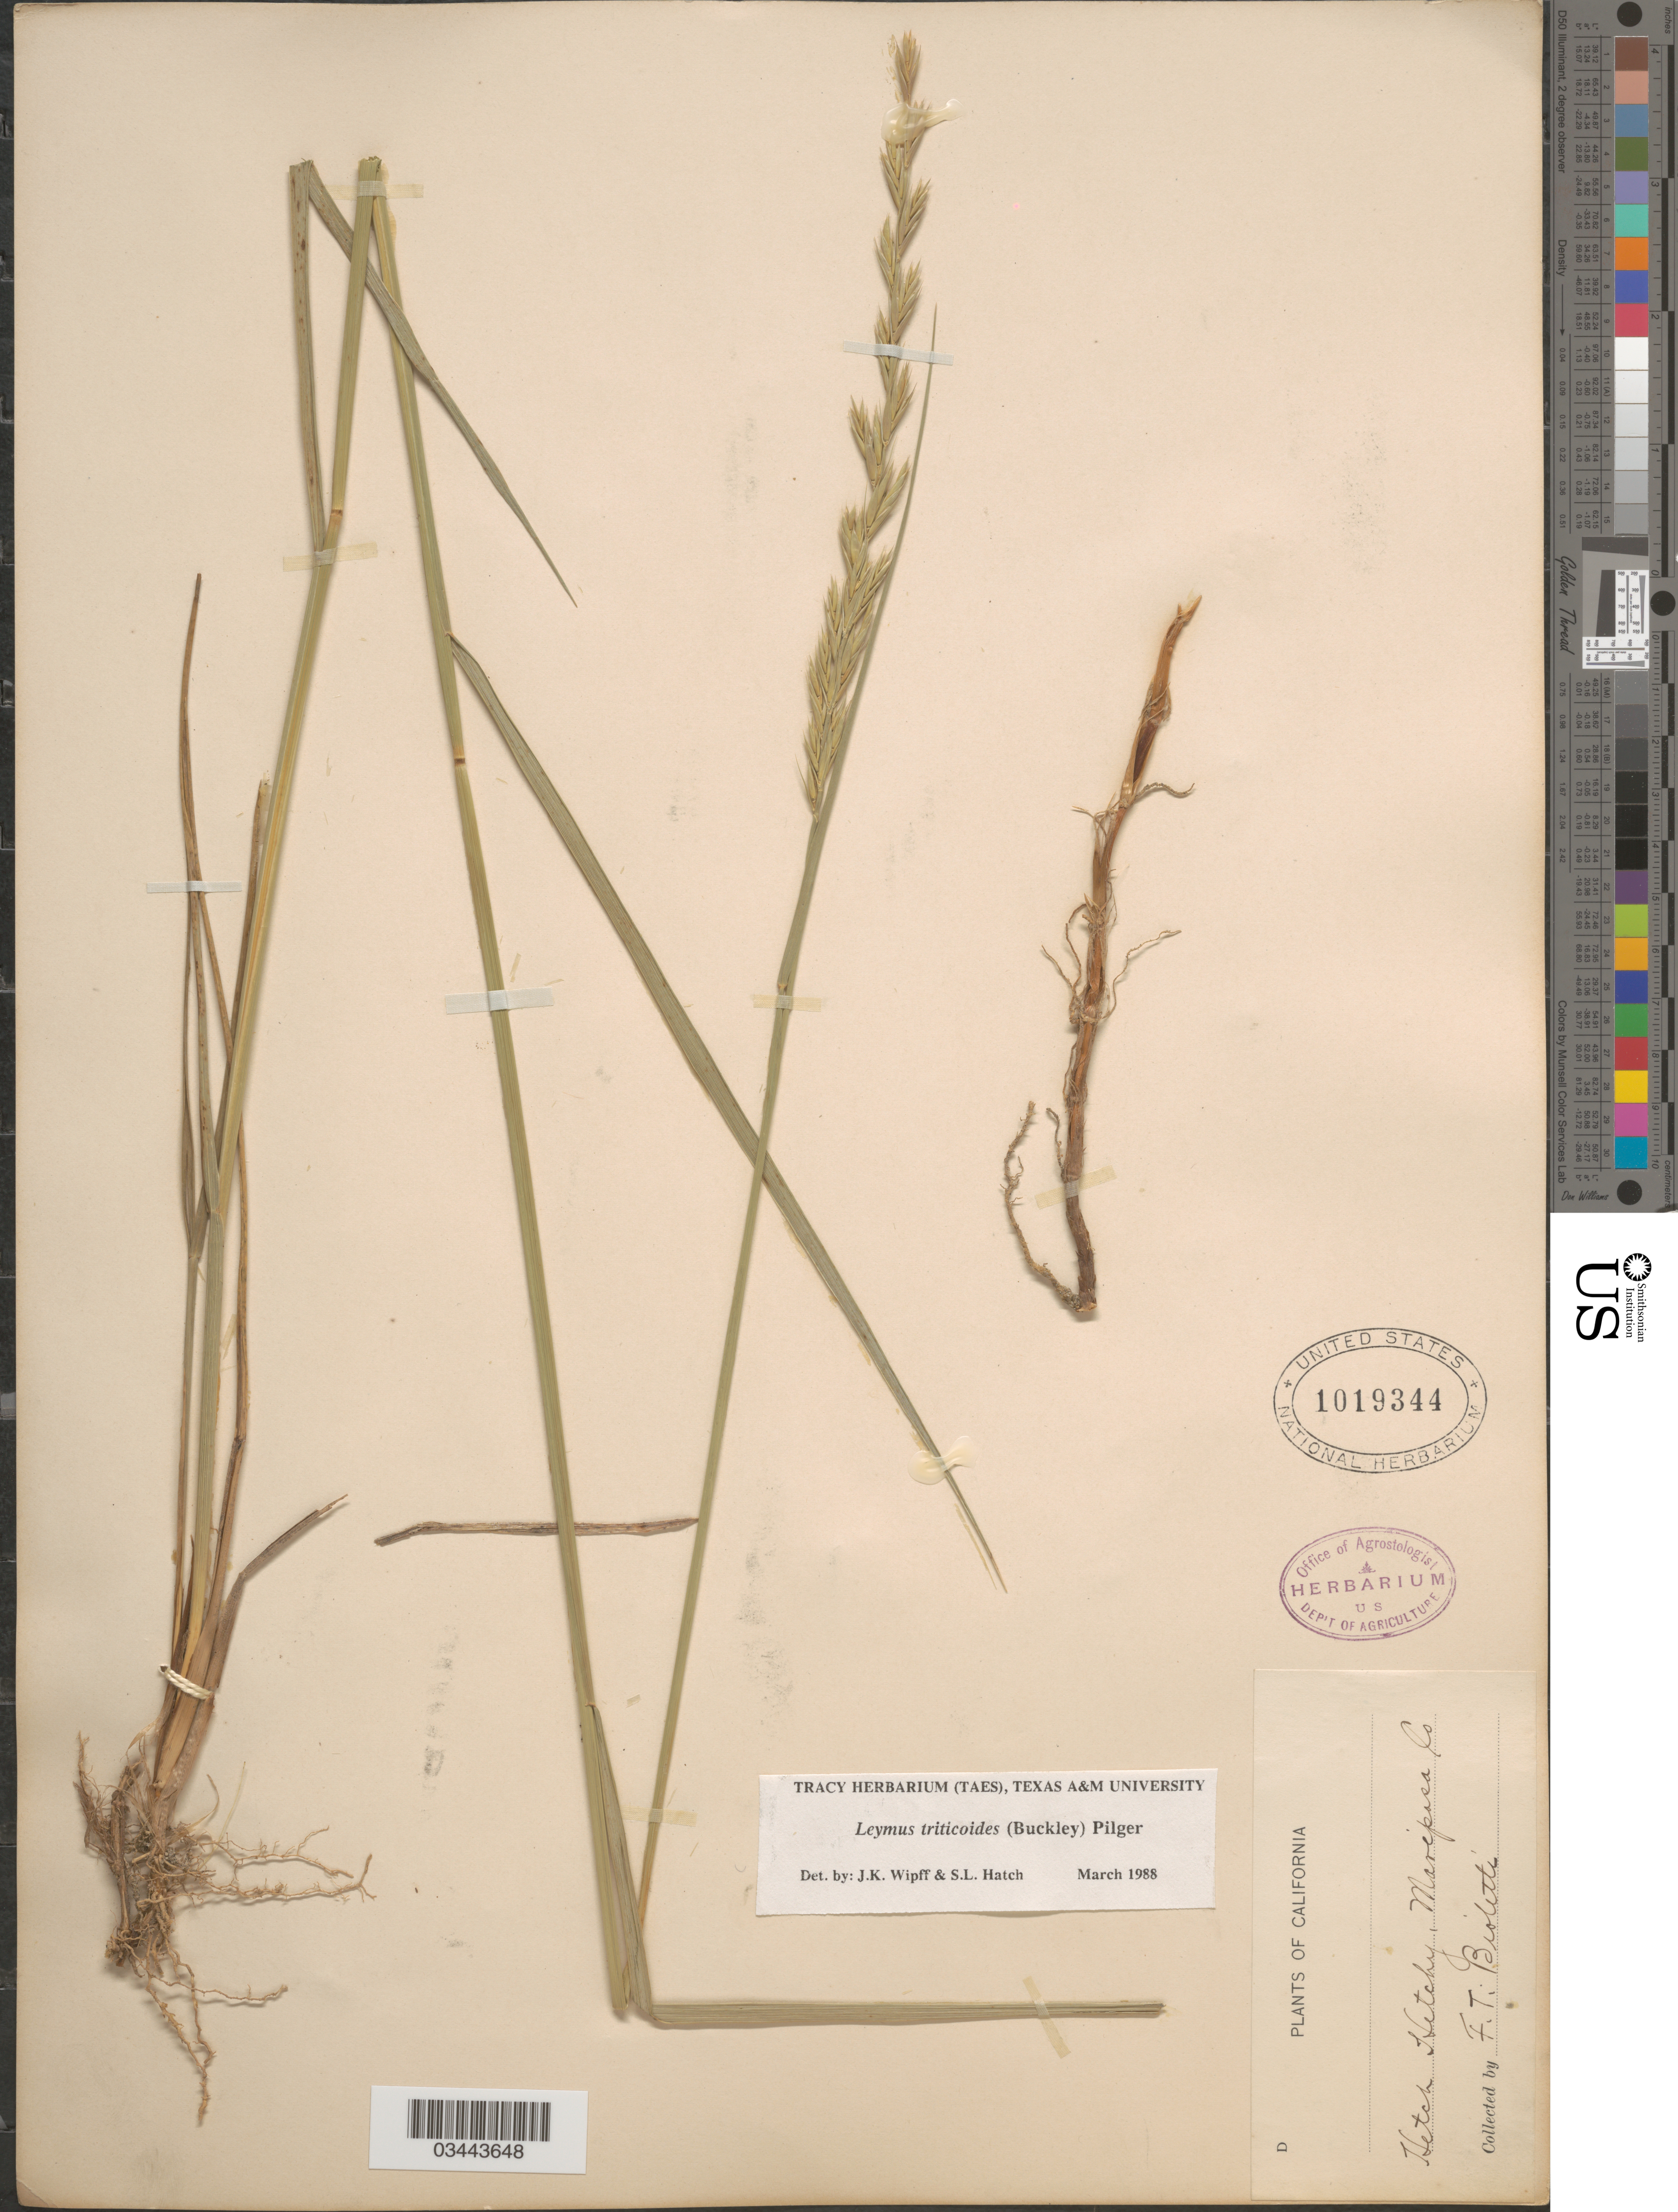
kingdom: Plantae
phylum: Tracheophyta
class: Liliopsida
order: Poales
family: Poaceae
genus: Leymus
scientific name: Leymus triticoides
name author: (Buckley) Pilg.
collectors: F. T. Bioletti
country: United States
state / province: California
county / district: Mariposa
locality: Hetch Hetchy, Mariposa Co.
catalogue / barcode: US 1019344